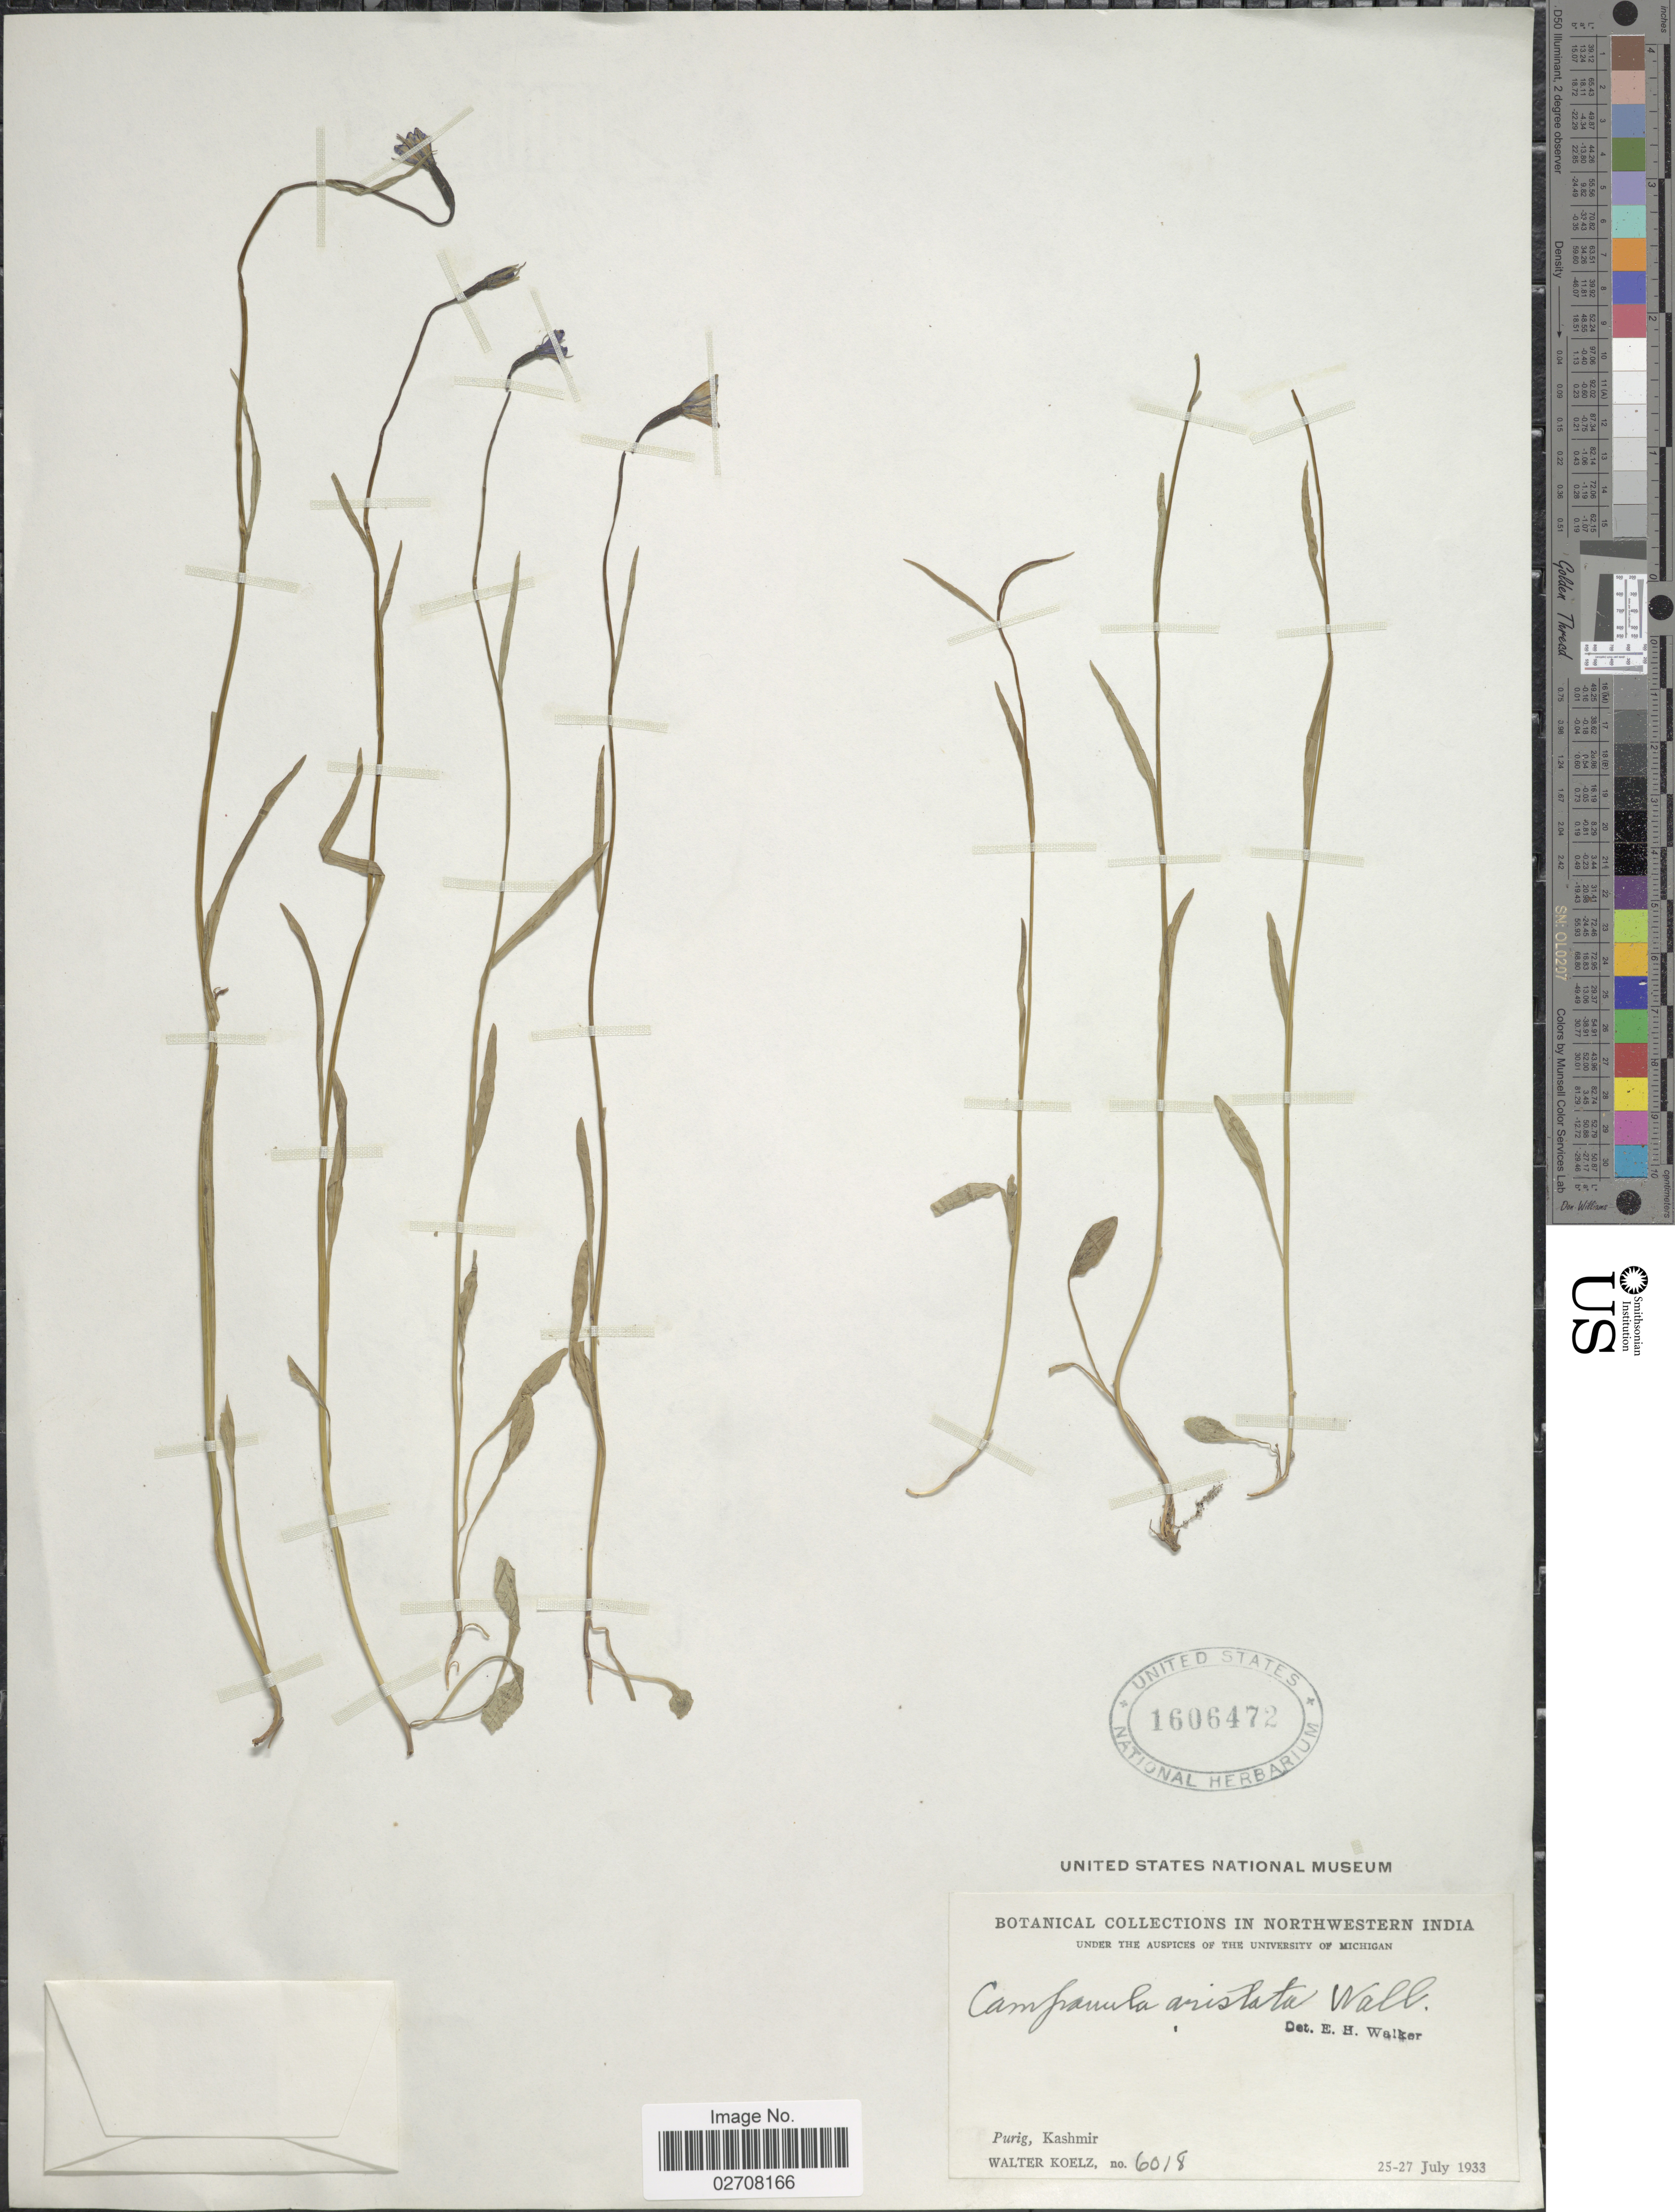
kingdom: Plantae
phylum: Tracheophyta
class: Magnoliopsida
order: Asterales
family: Campanulaceae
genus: Campanula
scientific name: Campanula aristata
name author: Wall.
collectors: W. N. Koelz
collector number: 6018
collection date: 1933-07-25/1933-07-27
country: India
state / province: Jammu and Kashmir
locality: Northwestern India. Purig, Kashmir.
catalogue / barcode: US 1606472